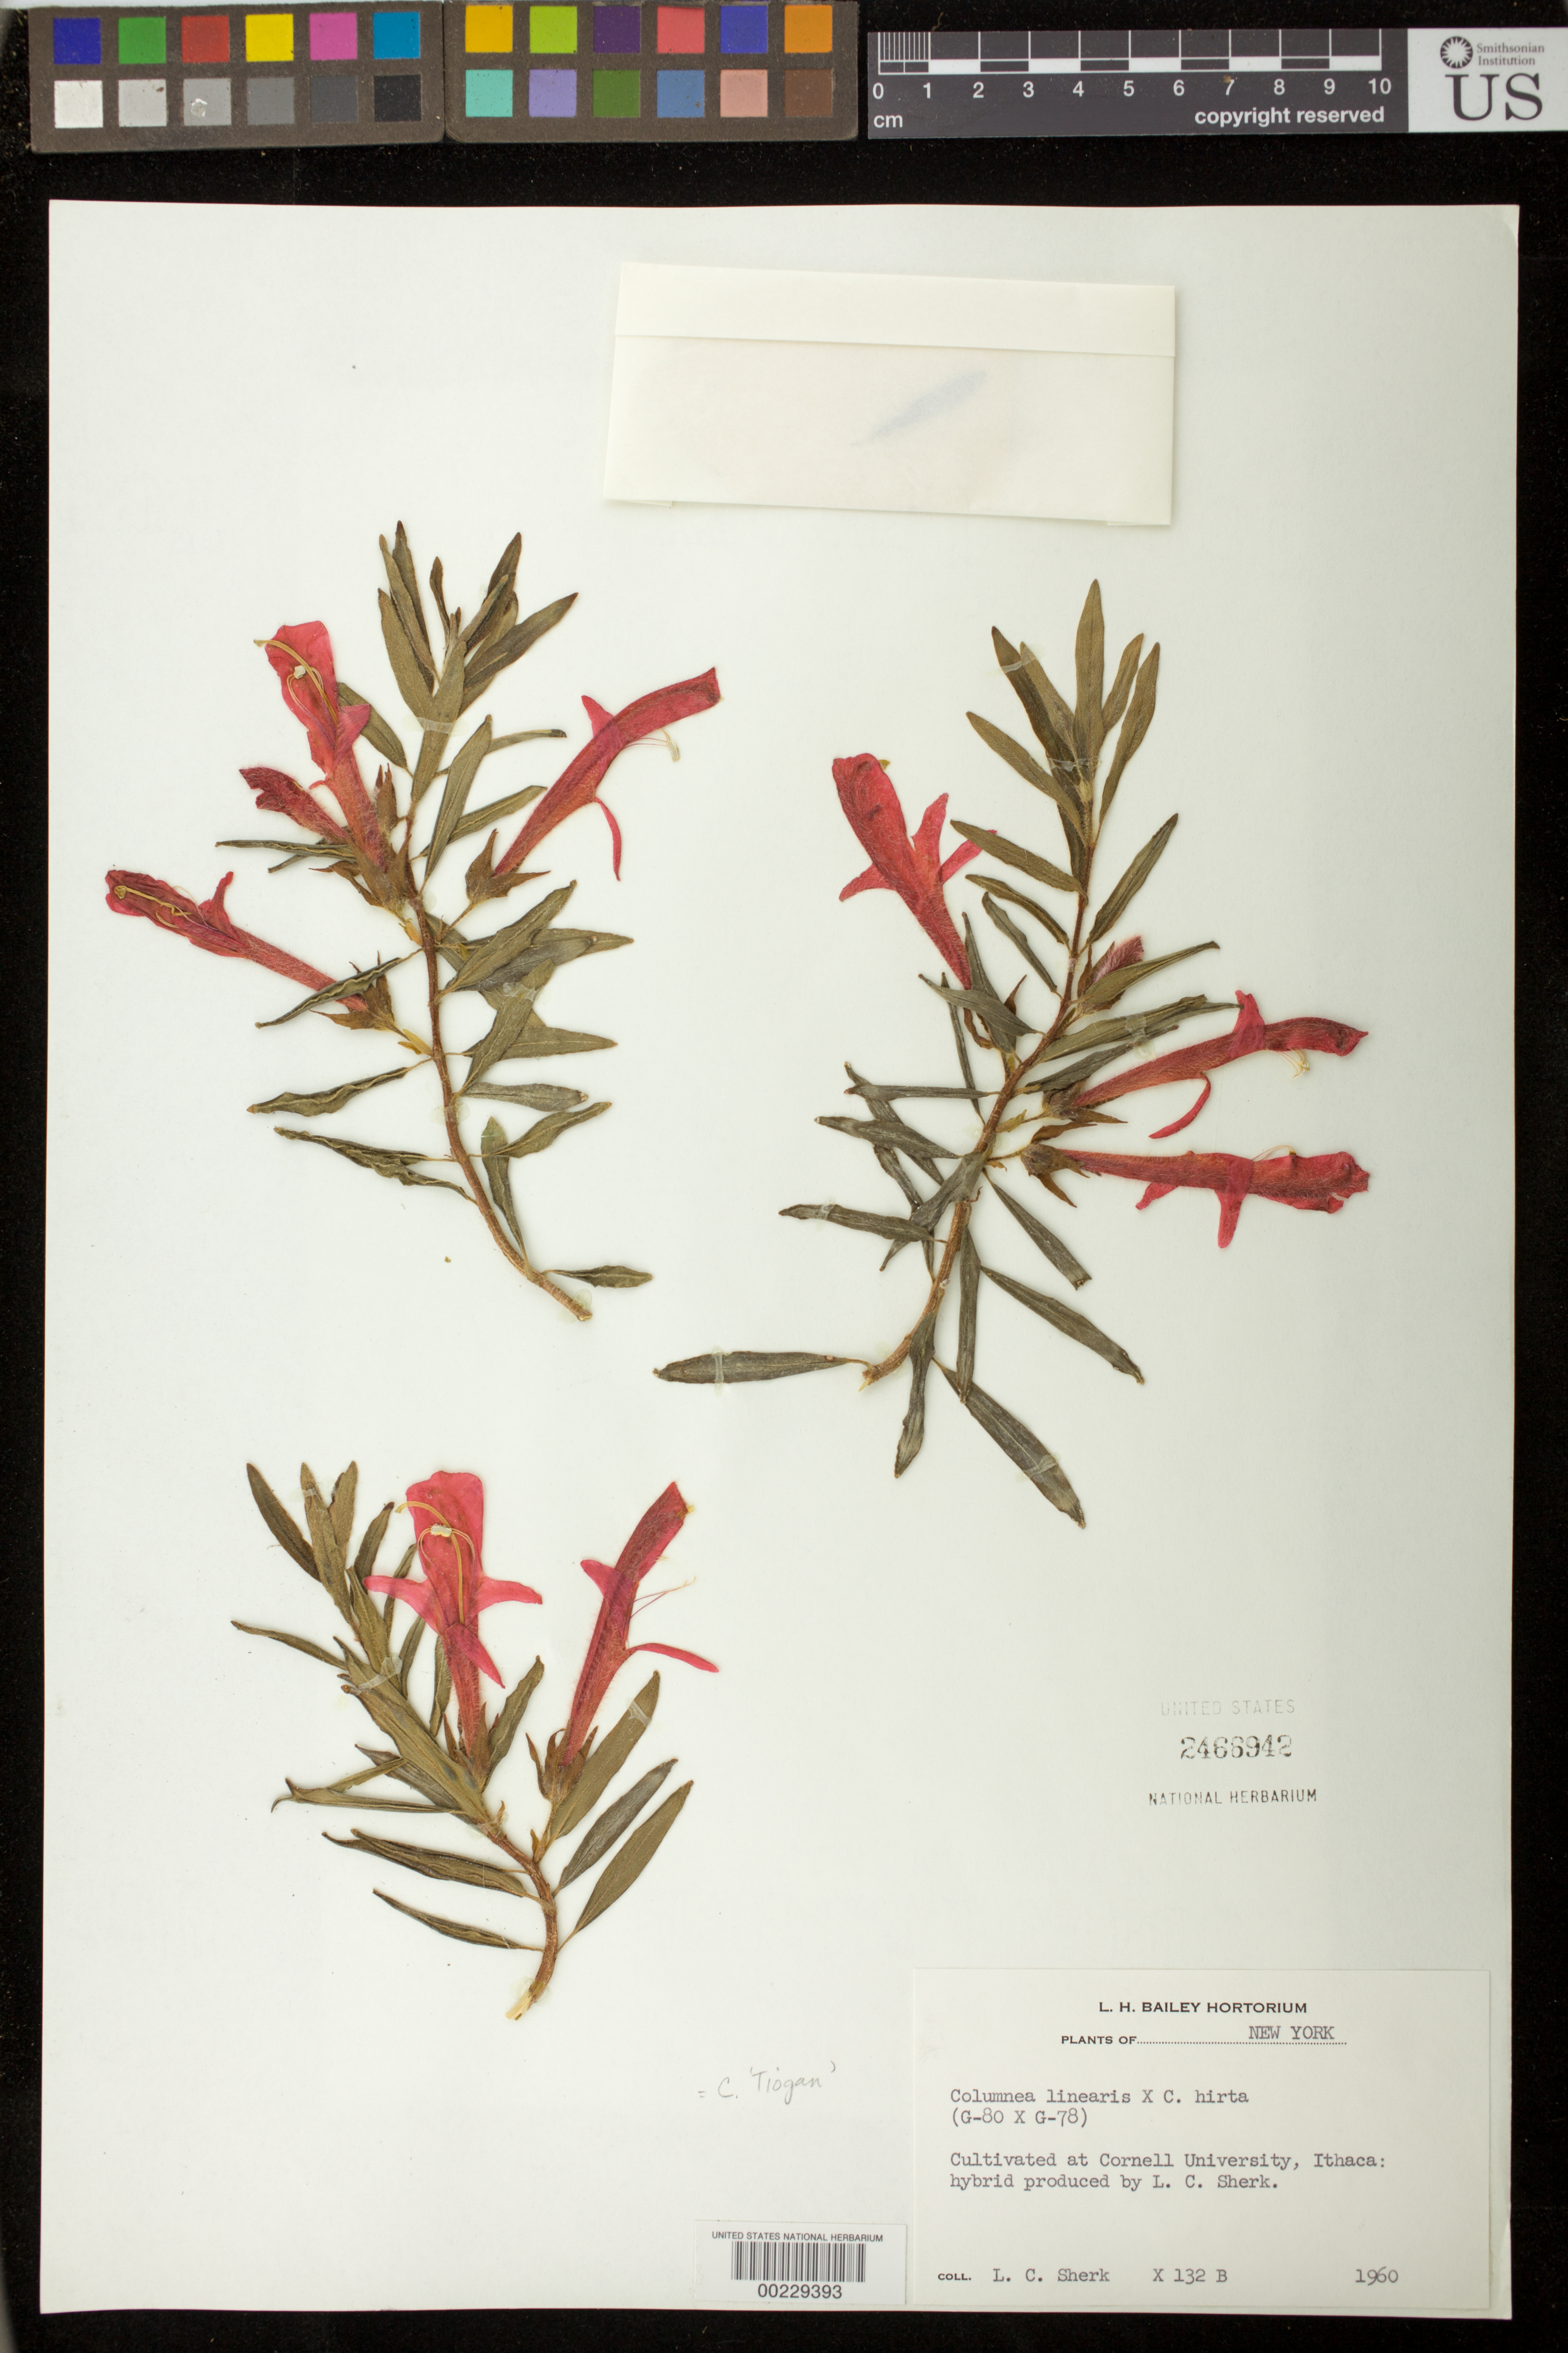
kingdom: Plantae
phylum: Tracheophyta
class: Magnoliopsida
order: Lamiales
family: Gesneriaceae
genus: Columnea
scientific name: Columnea 'Tiogan'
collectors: L. Sherk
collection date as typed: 1960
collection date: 1960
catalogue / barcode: US 2466942